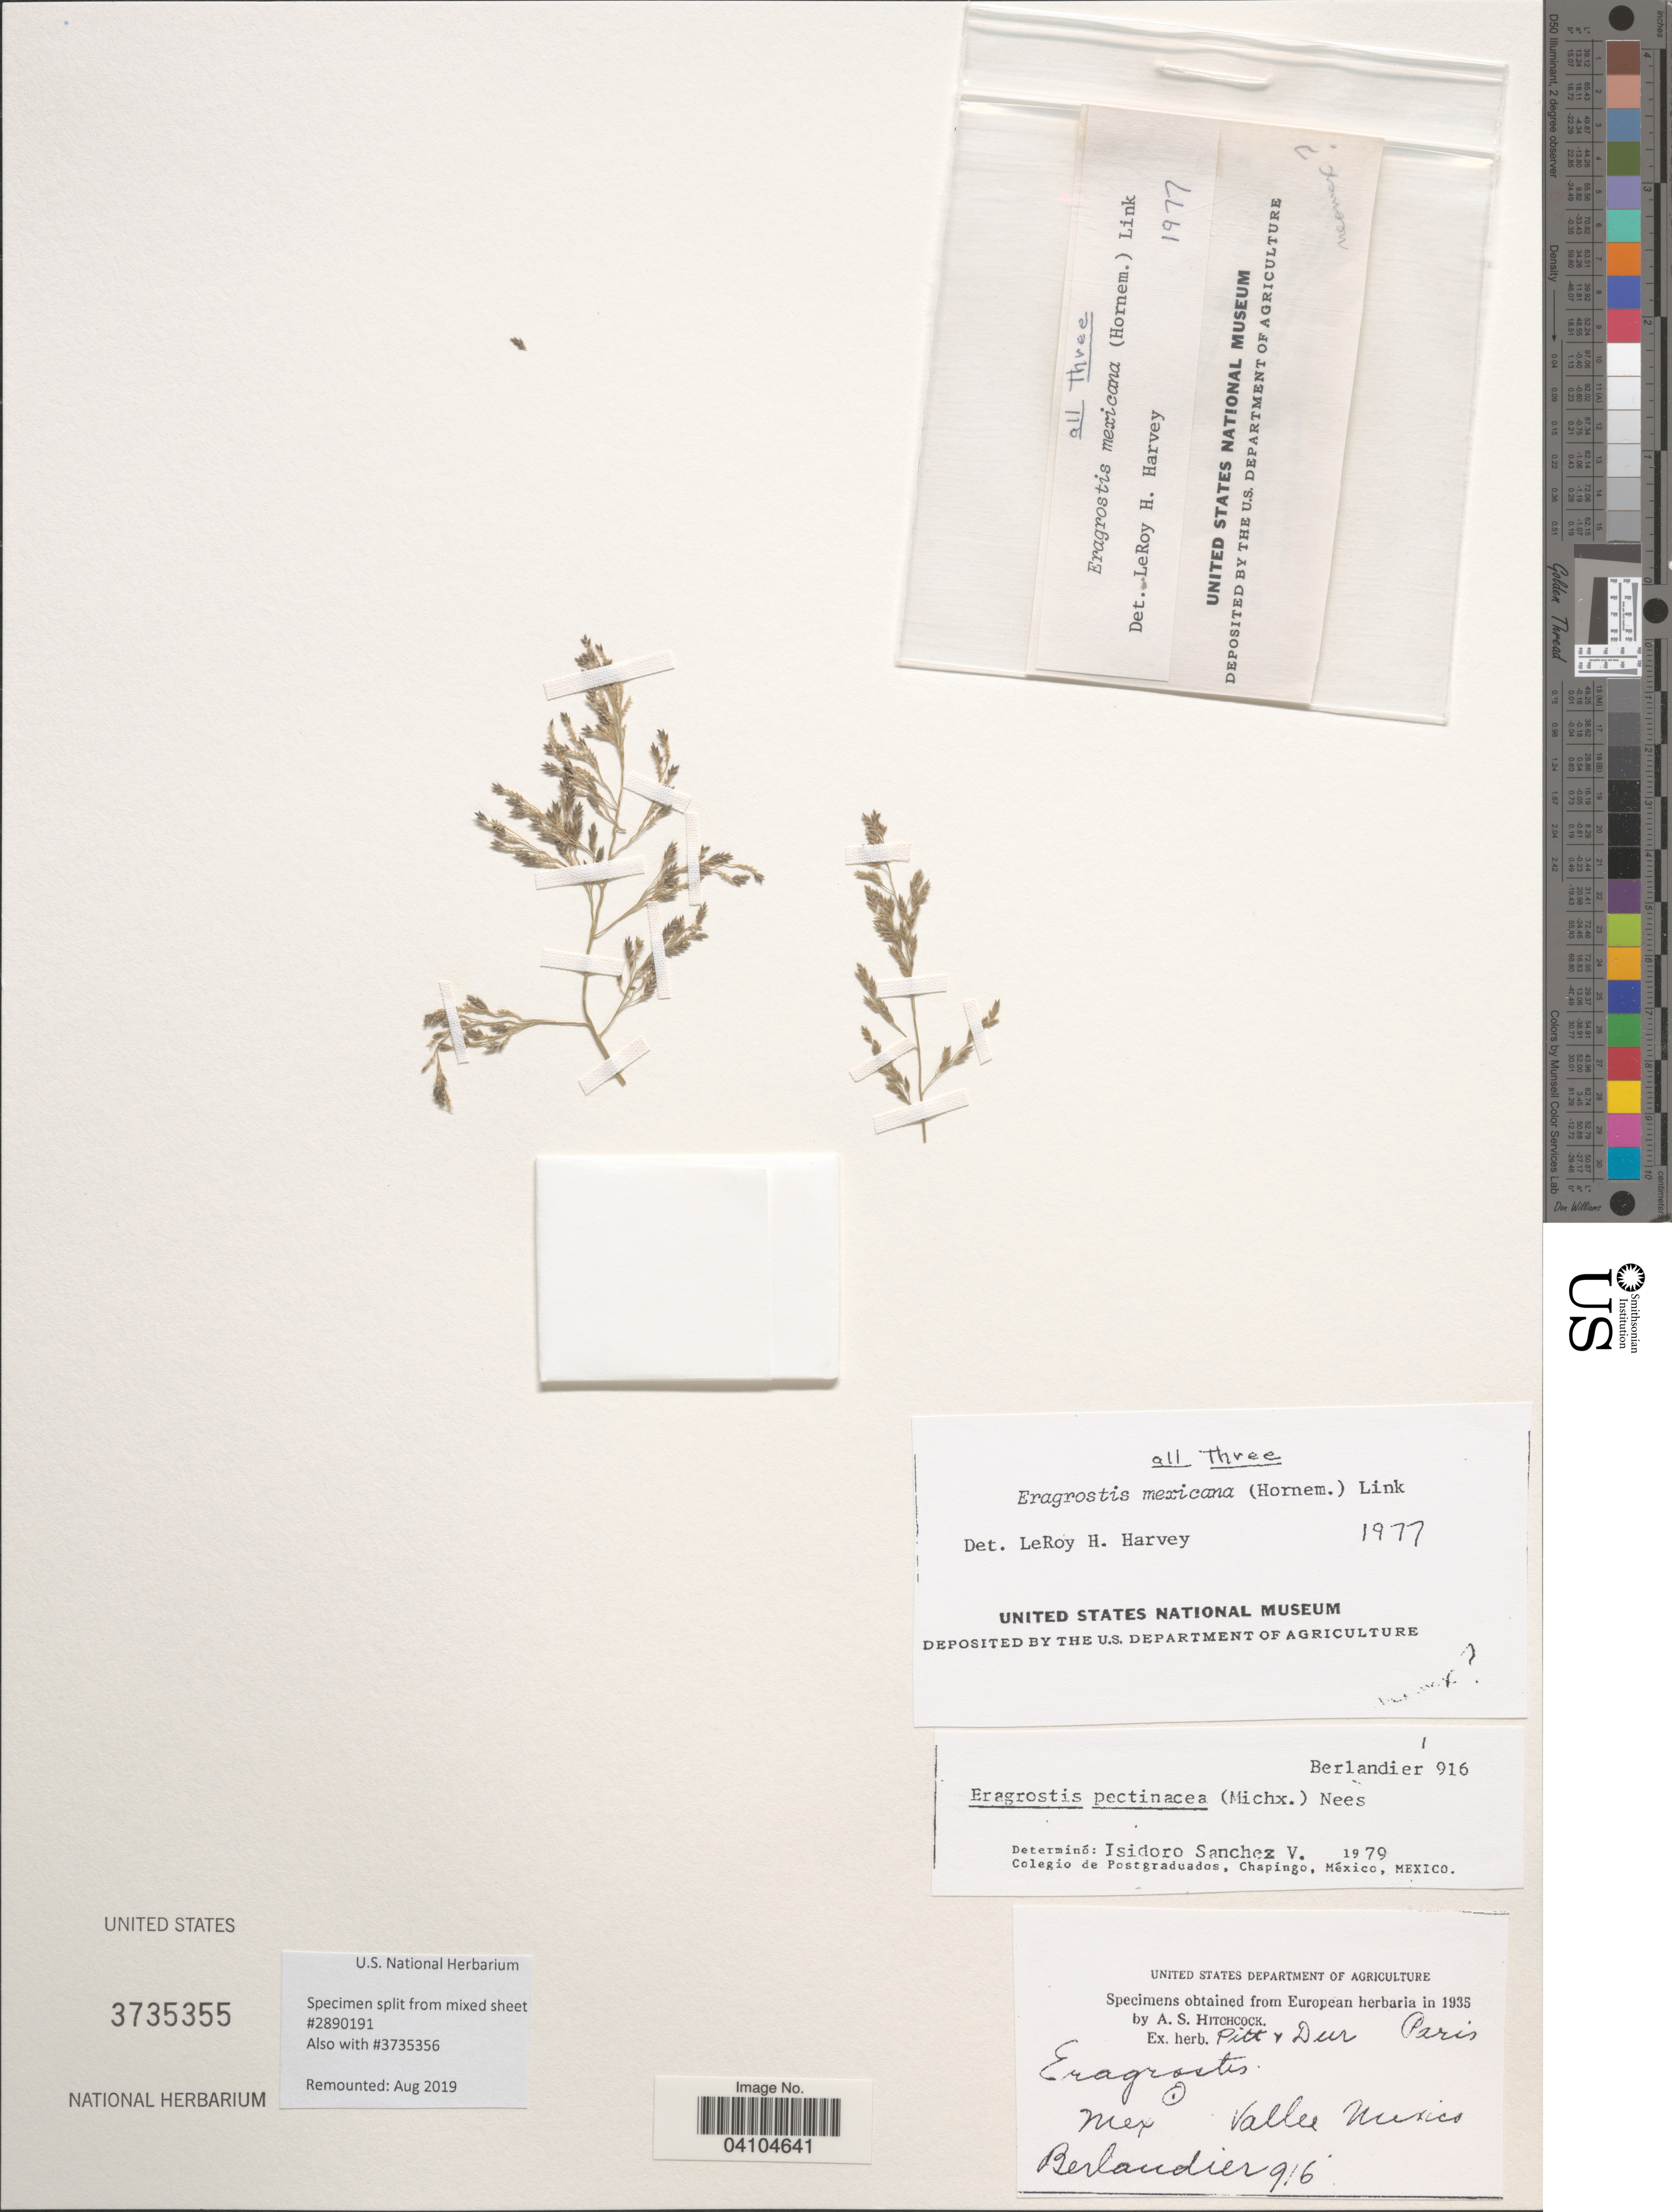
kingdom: Plantae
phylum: Tracheophyta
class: Liliopsida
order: Poales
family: Poaceae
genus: Eragrostis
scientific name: Eragrostis mexicana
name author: (Hornem.) Link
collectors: -. Berlandier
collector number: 916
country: Mexico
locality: Vallee Mexico.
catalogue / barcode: US 3735355